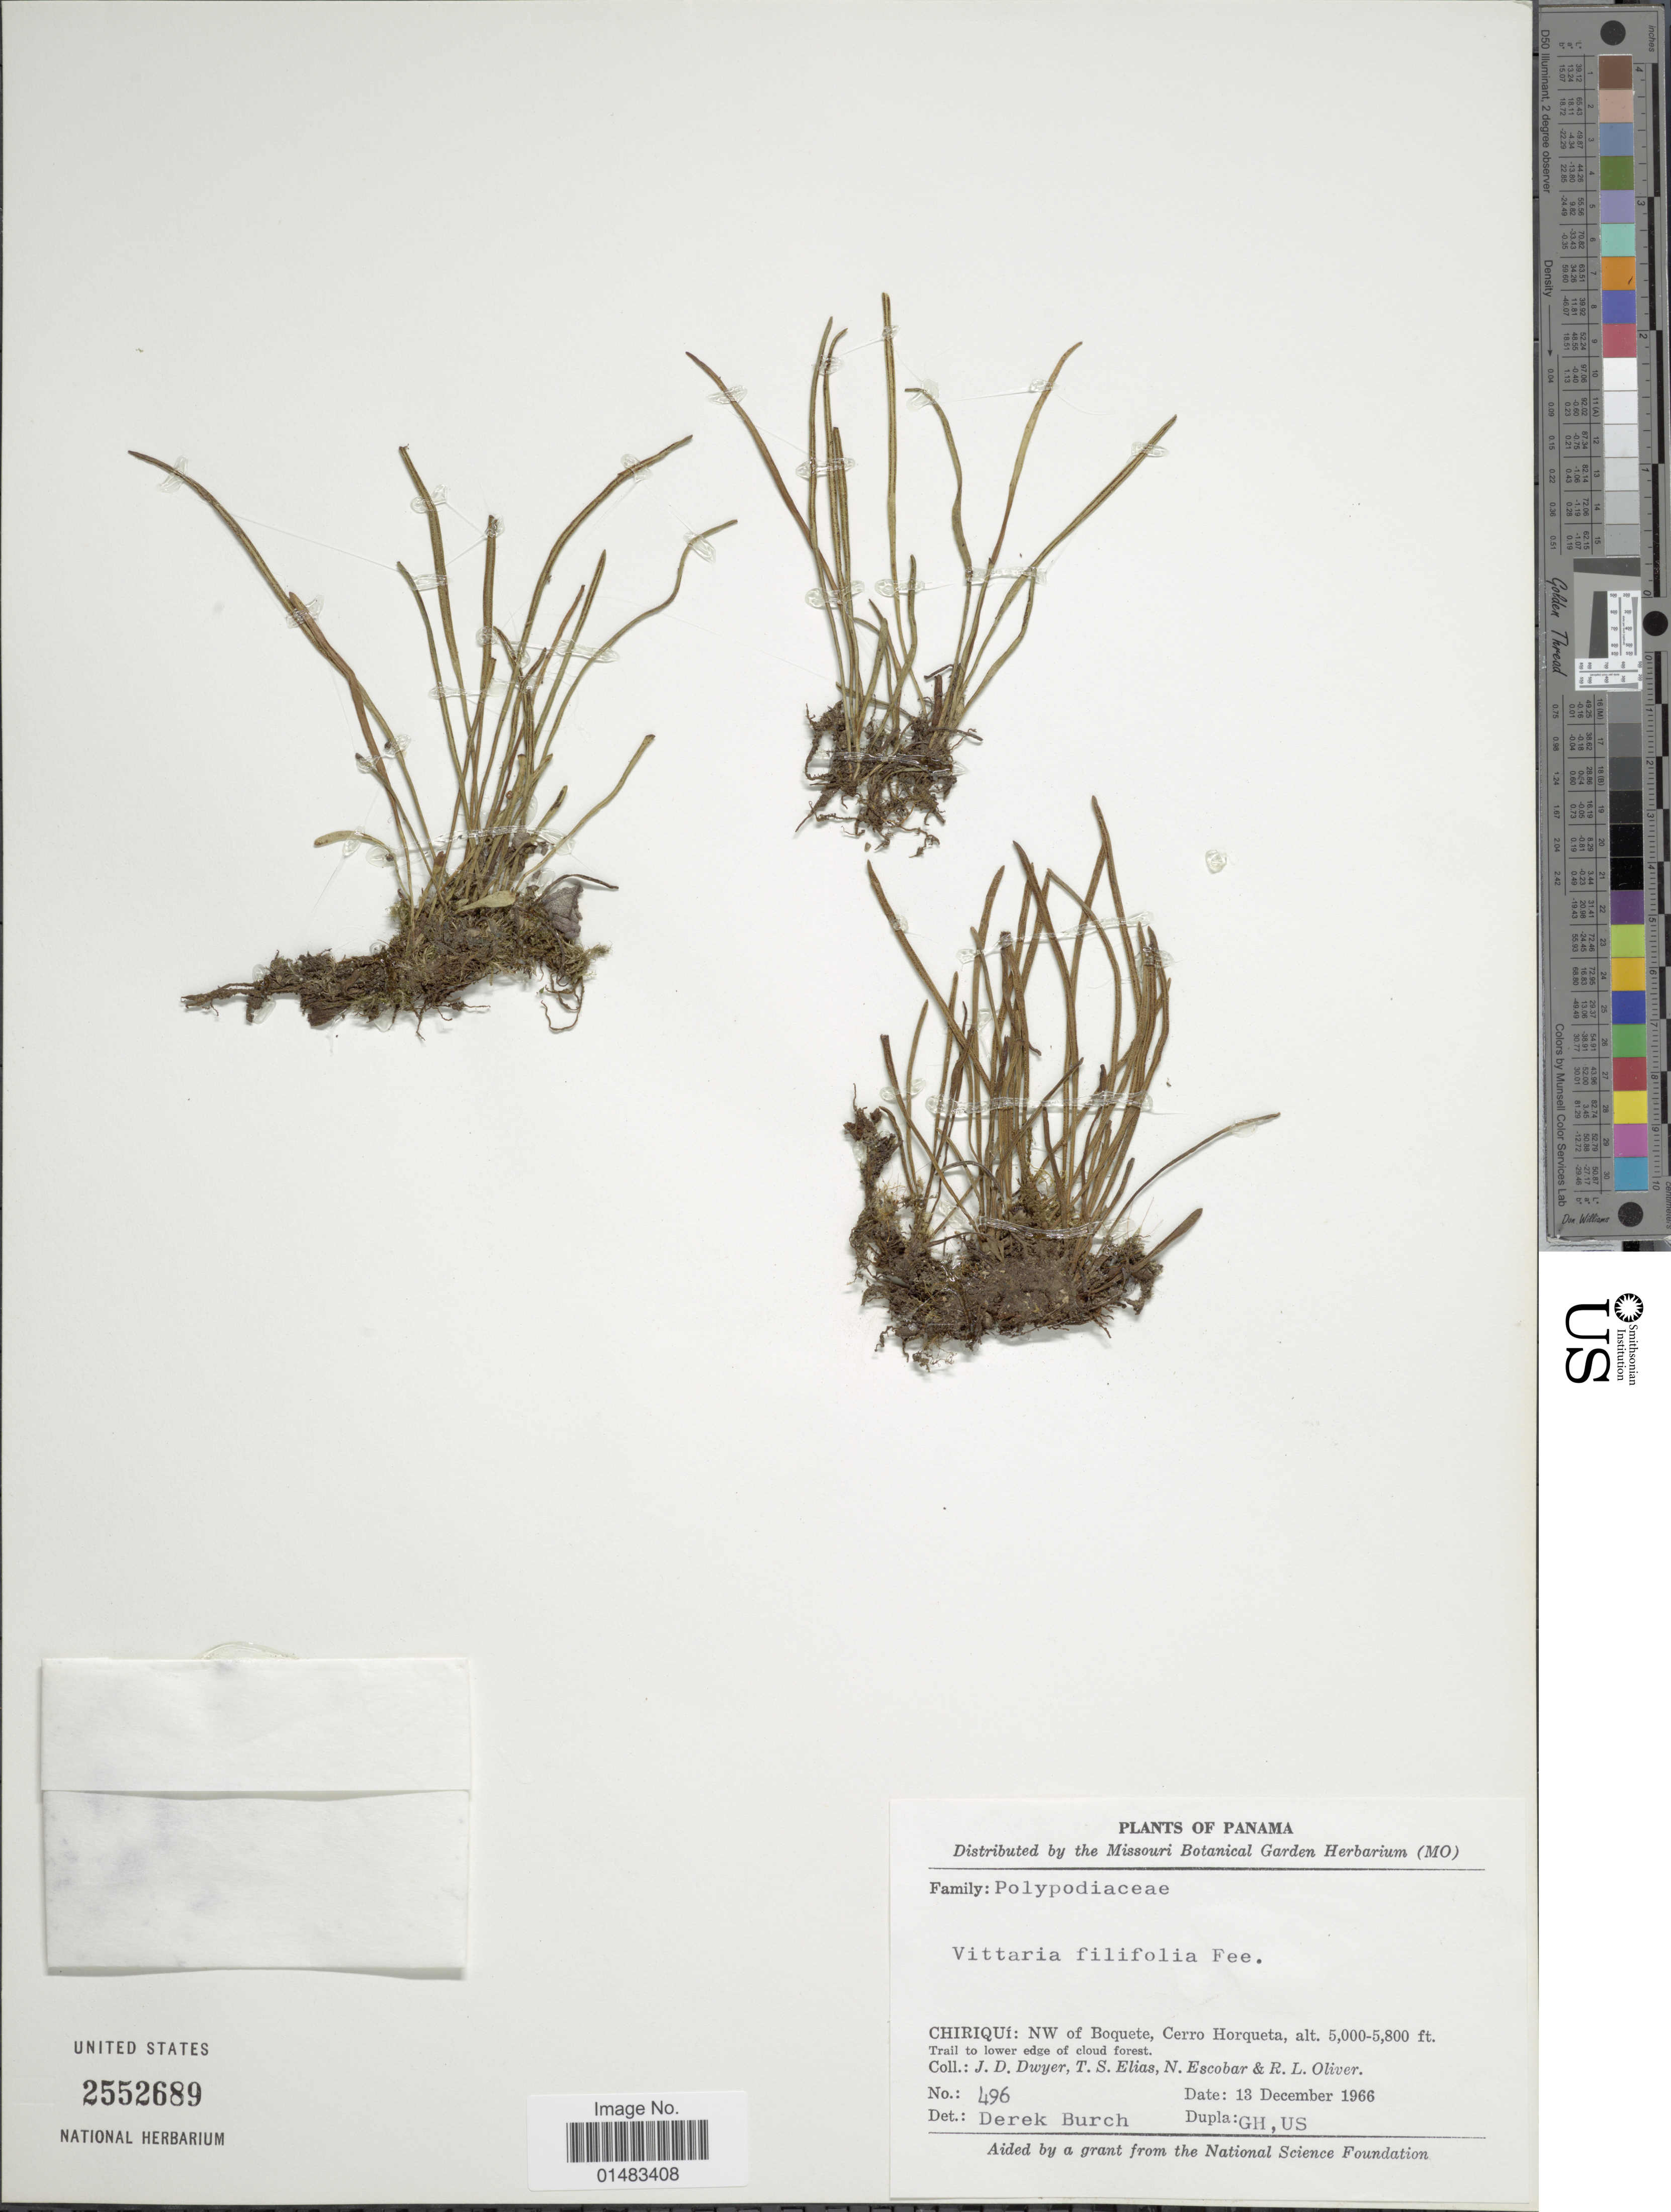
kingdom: Plantae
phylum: Tracheophyta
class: Polypodiopsida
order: Polypodiales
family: Pteridaceae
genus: Vittaria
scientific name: Vittaria filifolia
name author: Fée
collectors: J. D. Dwyer & T. S. Elias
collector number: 496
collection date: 1966-12-13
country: Panama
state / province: Chiriqui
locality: Plants of Panama, Nw. of Boquete, Cerro Horqueta, trail to lower edge of cloud forest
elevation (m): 1524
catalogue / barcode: US 2552689